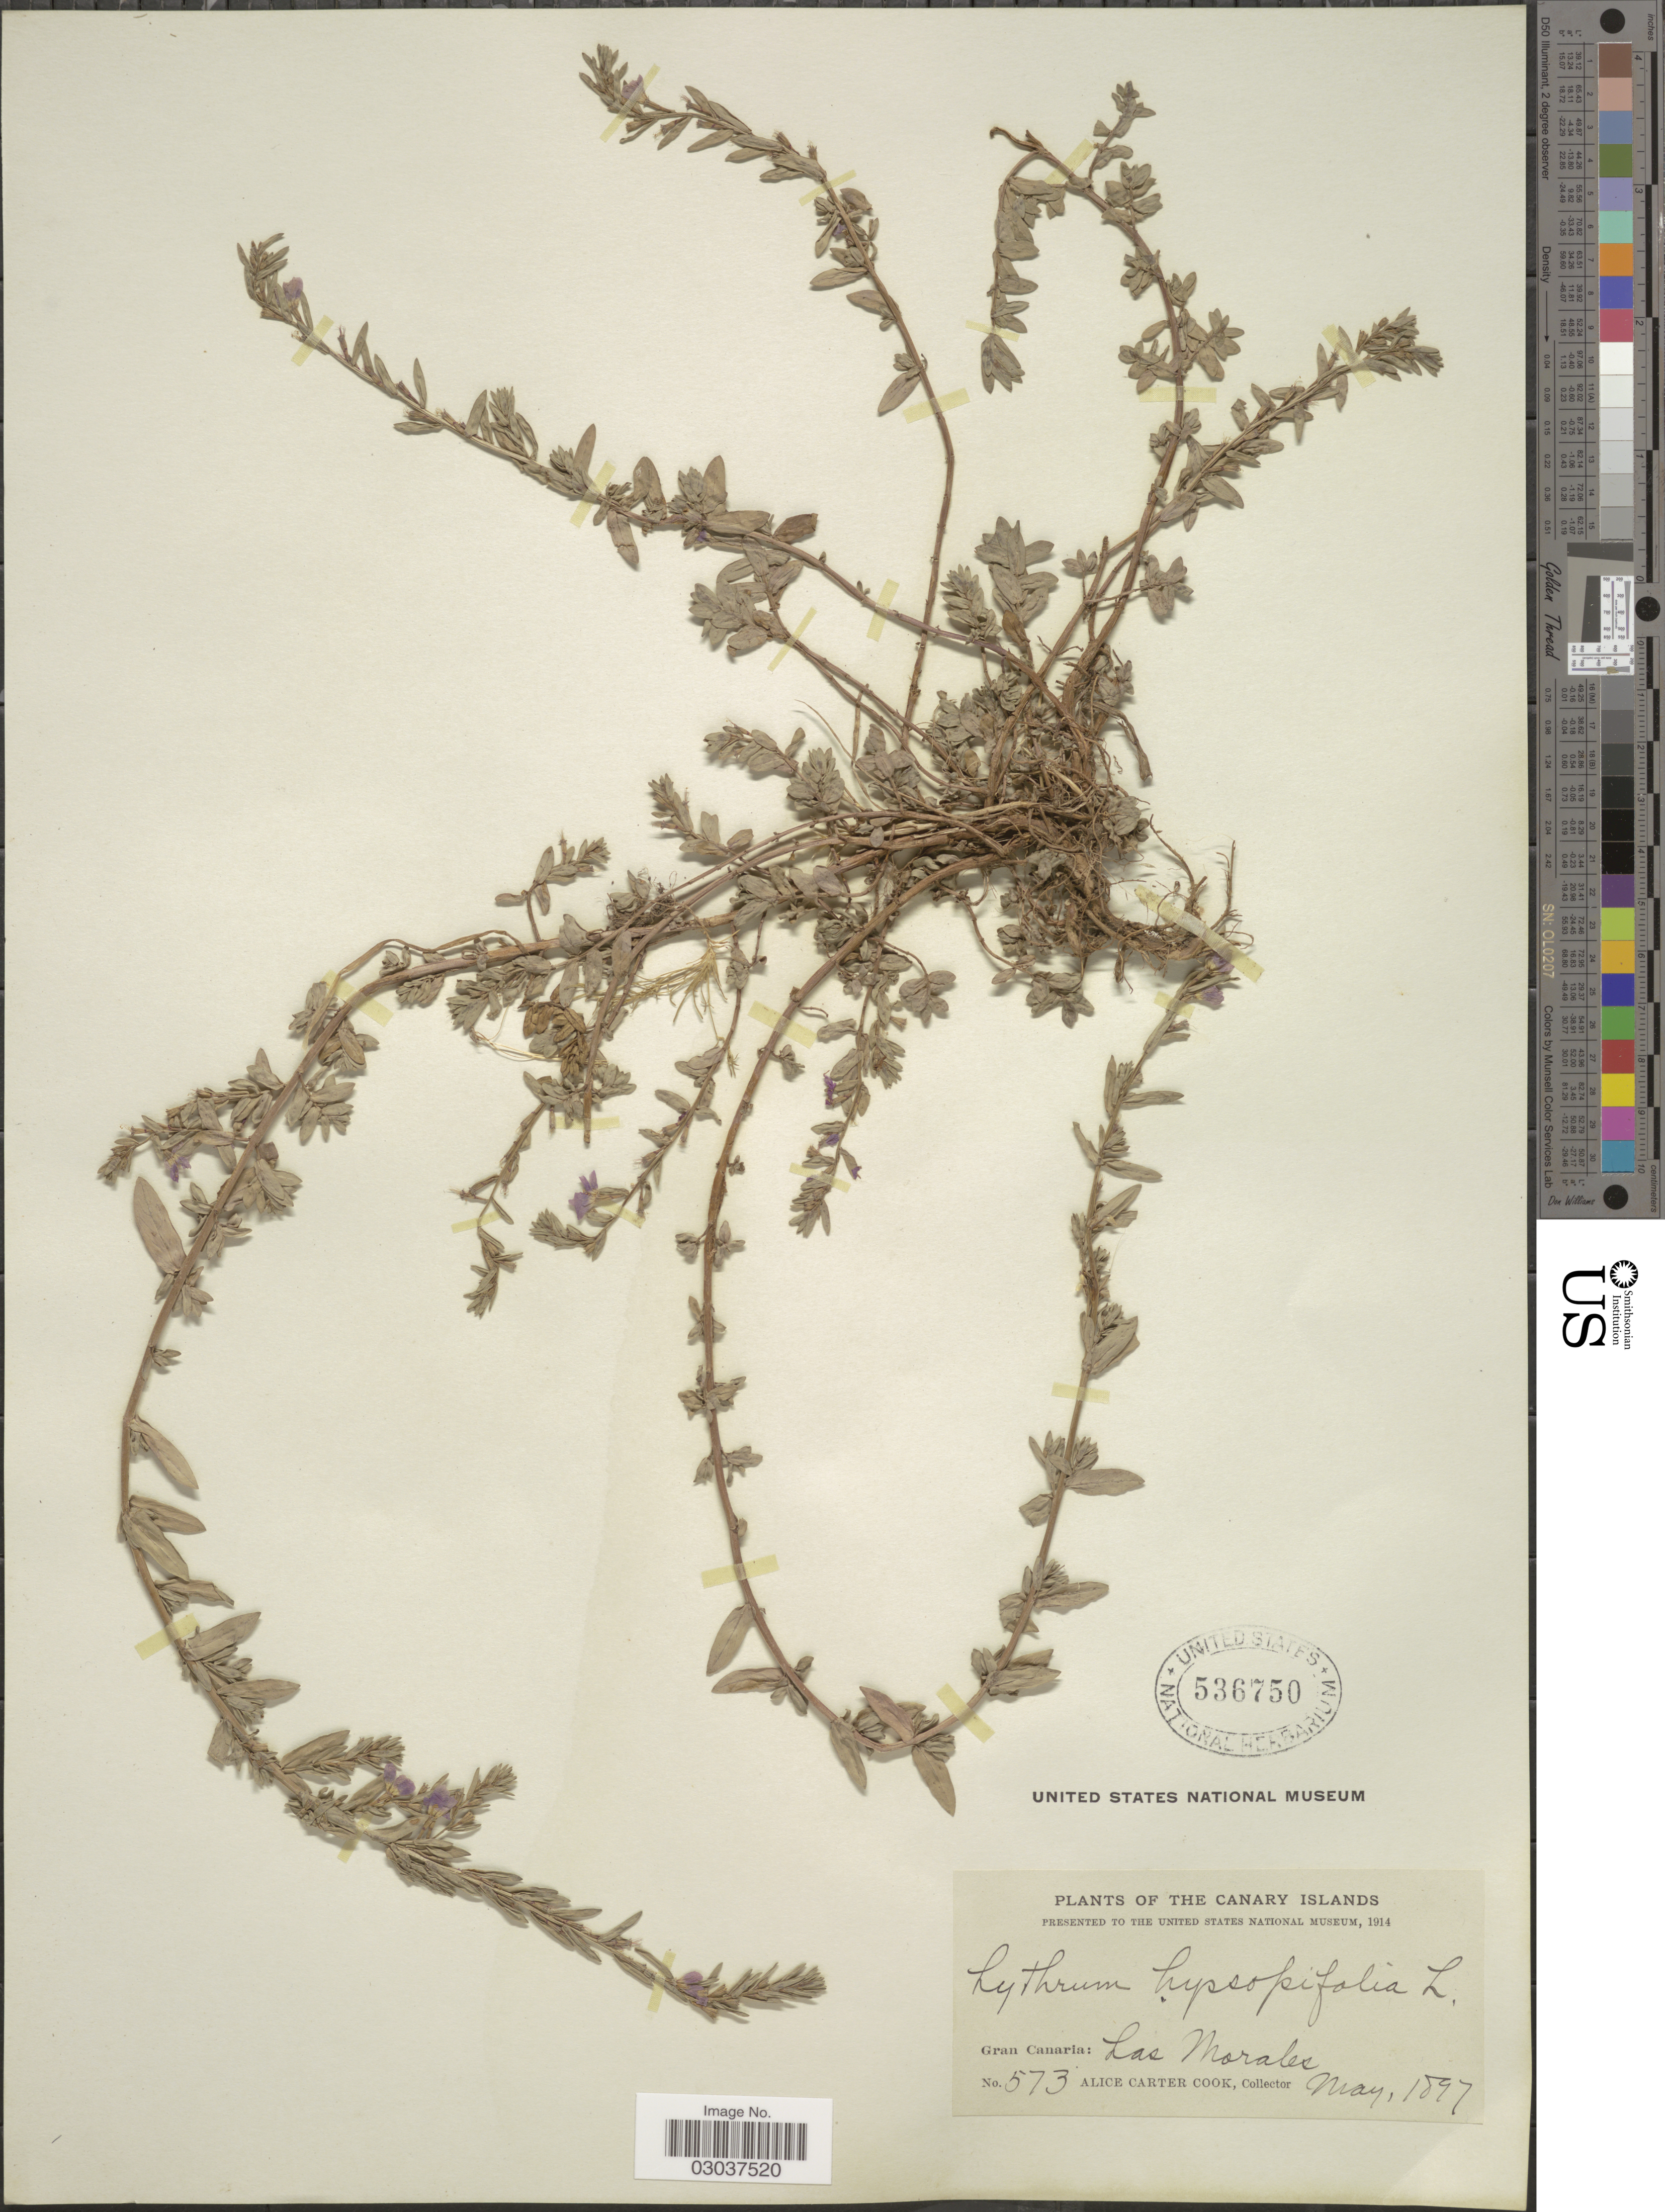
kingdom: Plantae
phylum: Tracheophyta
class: Magnoliopsida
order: Myrtales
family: Lythraceae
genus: Lythrum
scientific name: Lythrum hyssopifolia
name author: L.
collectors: Alice C. Cook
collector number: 573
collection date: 1897-05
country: Spain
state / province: Canarias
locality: The Canary Islands. Gran Canaria: Las Morales.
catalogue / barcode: US 536750